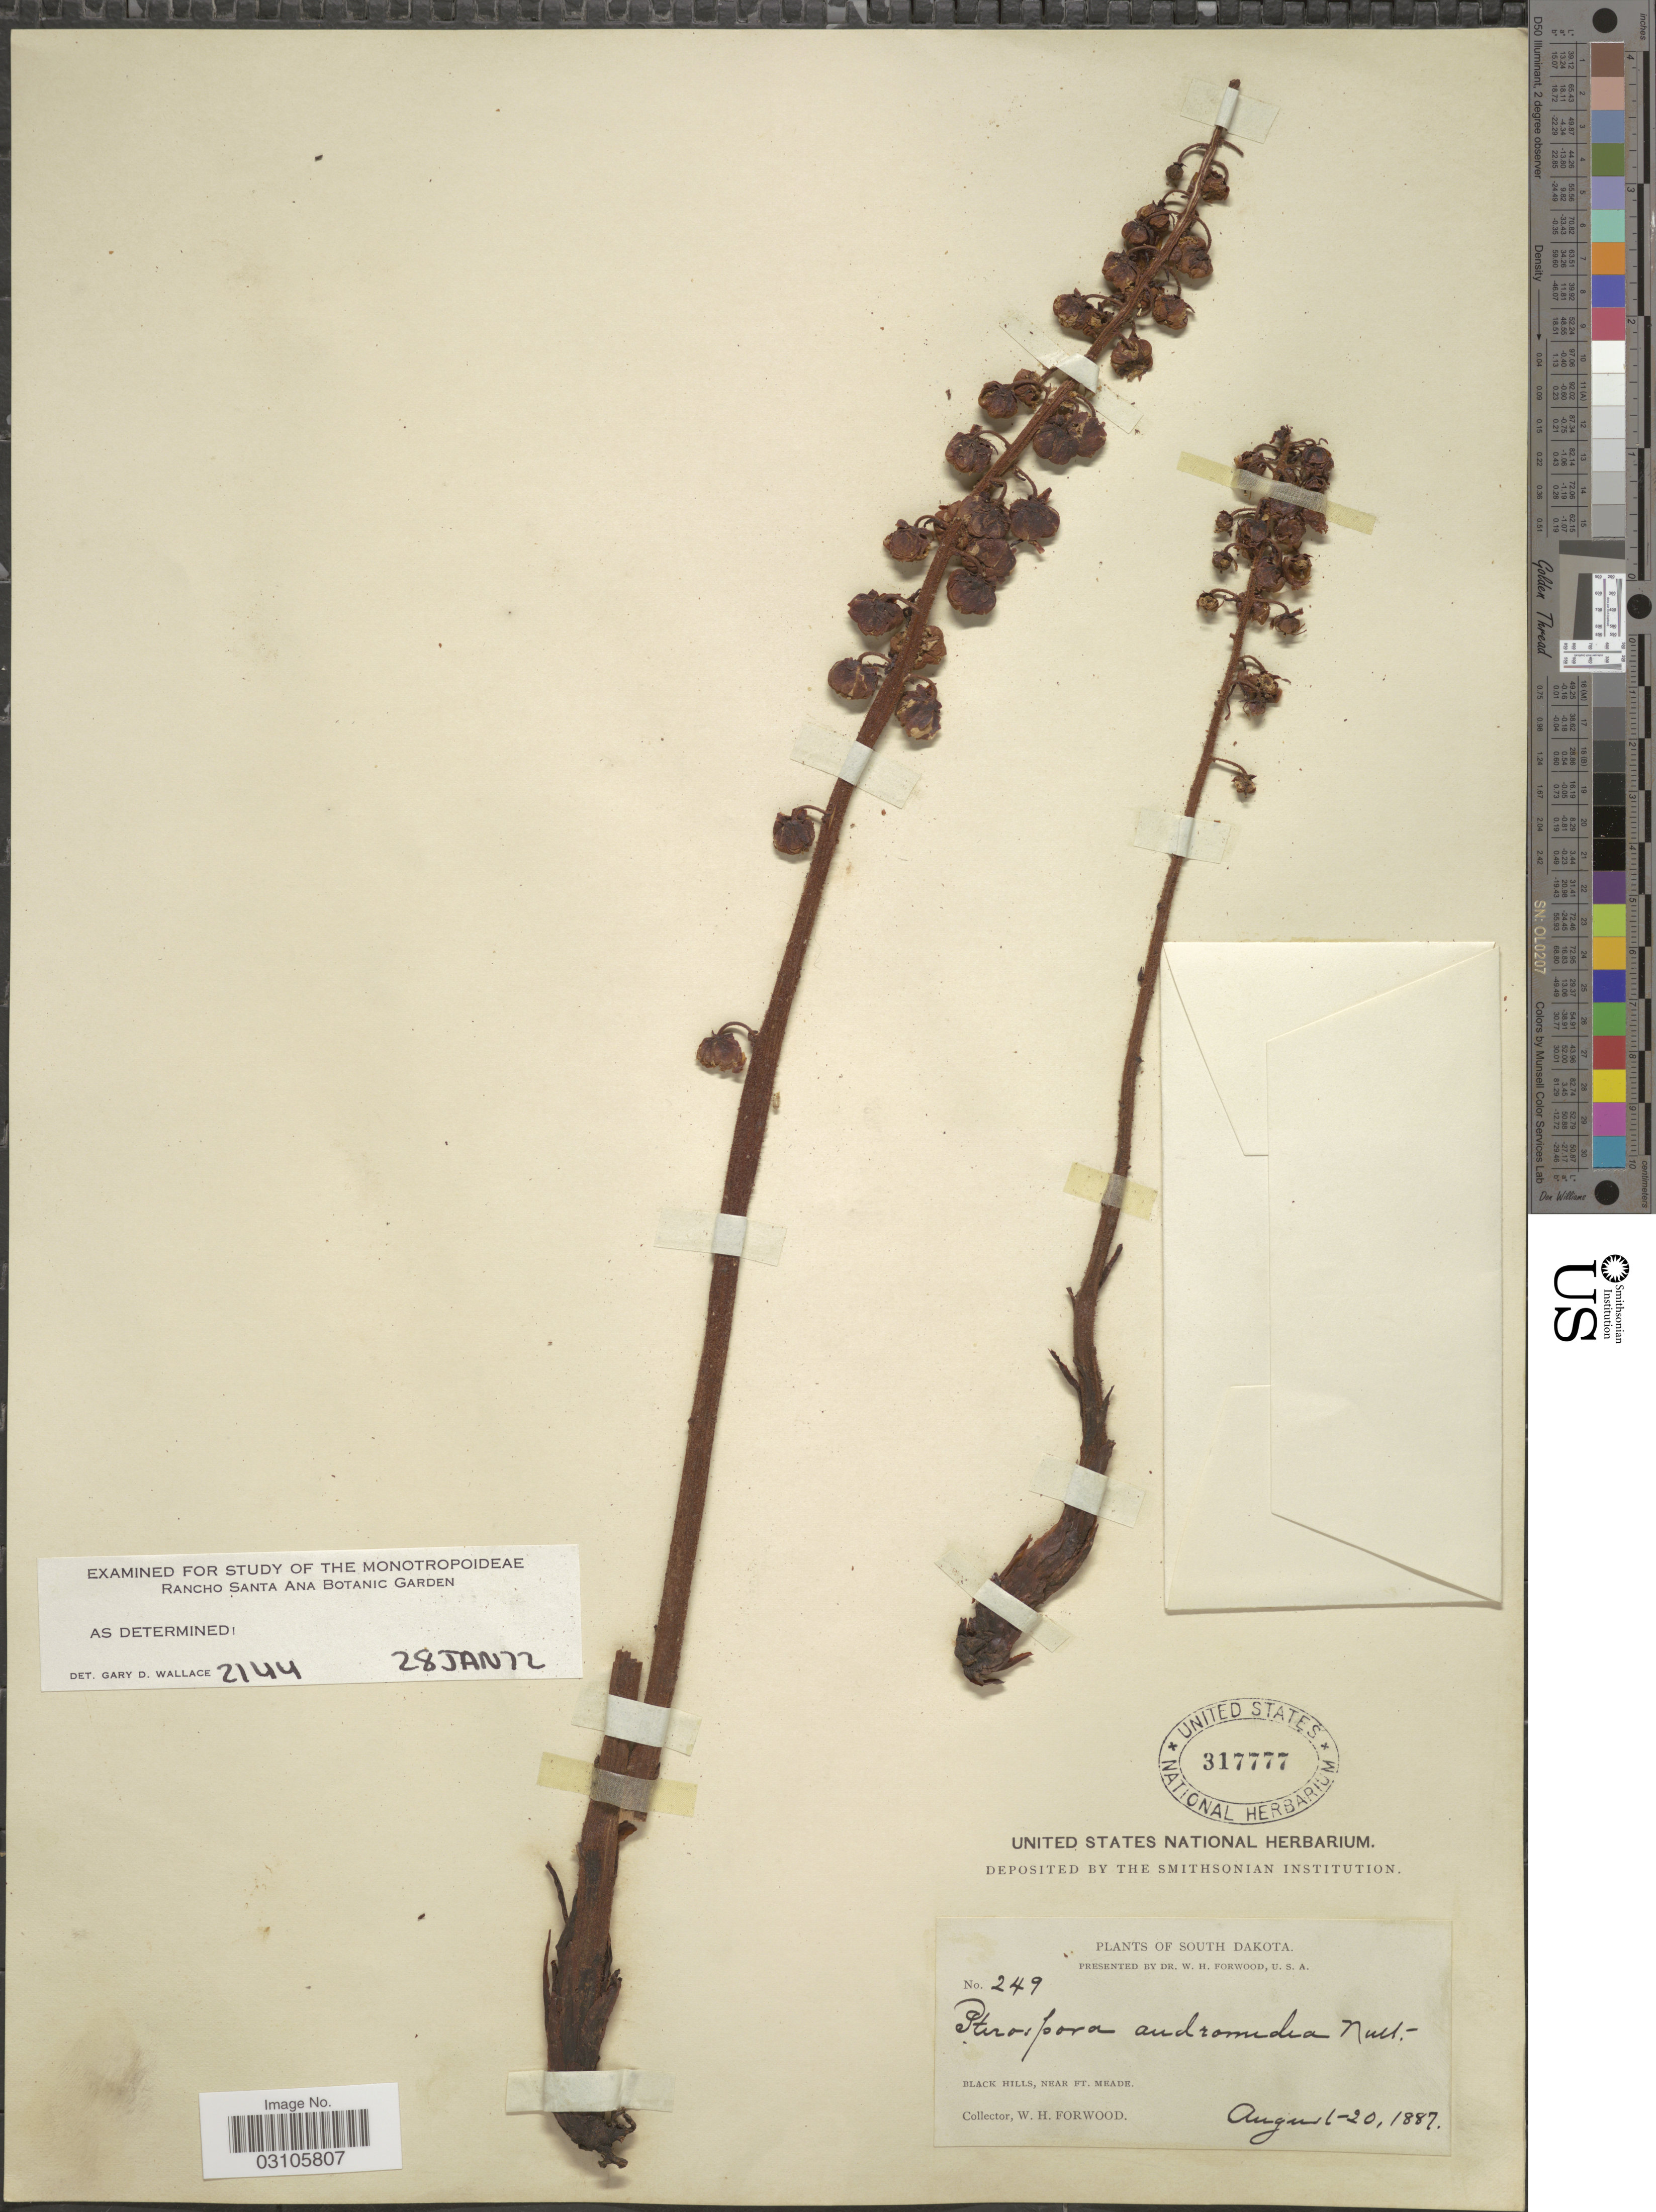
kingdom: Plantae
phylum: Tracheophyta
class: Magnoliopsida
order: Ericales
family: Ericaceae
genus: Pterospora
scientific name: Pterospora andromedea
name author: Nutt.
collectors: W. Forwood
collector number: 249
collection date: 1887-08-01/1887-08-20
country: United States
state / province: South Dakota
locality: Black Hills, near Ft. Meade.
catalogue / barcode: US 317777